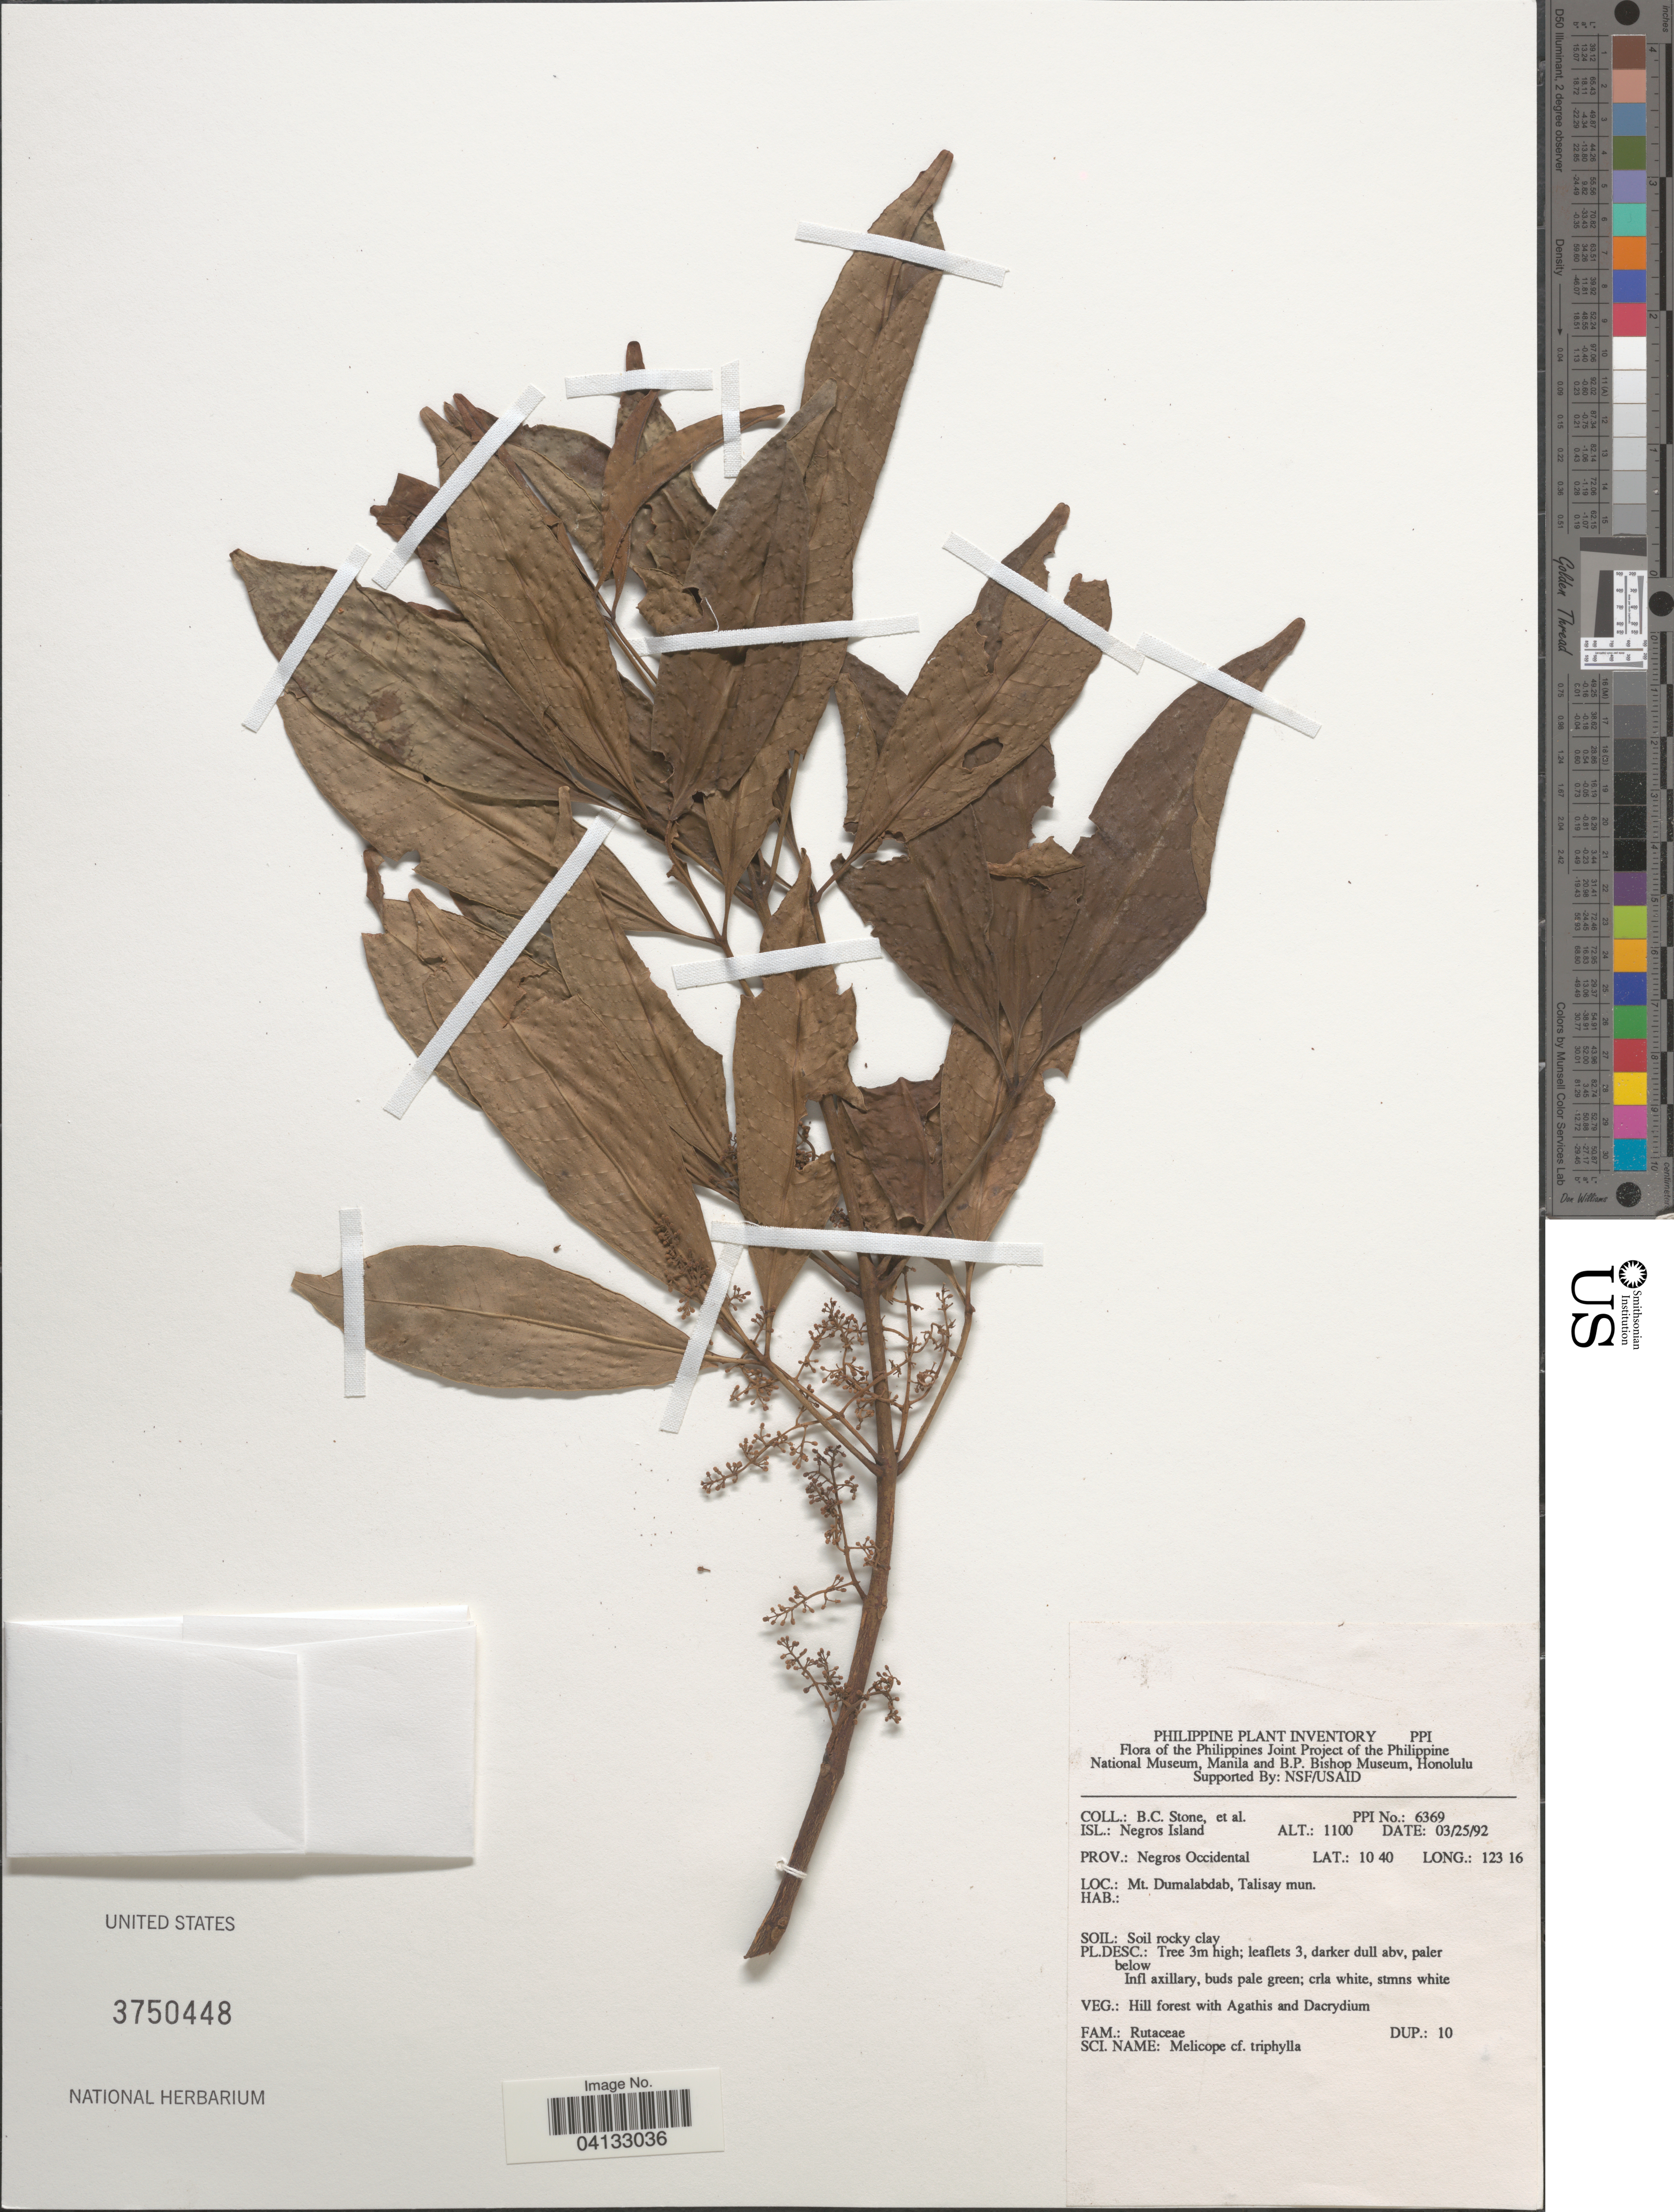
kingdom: Plantae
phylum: Tracheophyta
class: Magnoliopsida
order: Sapindales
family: Rutaceae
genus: Melicope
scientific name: Melicope triphylla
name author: (Lam.) Merr.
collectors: B. C. Stone & et al.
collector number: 6369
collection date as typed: Transcribed d/m/y: 25/3/92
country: Philippines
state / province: Western Visayas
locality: Isl.: Negros Island. Prov.: Negros Occidental. Mt. Dumalabdab, Talisay mun.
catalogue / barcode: US 3750448